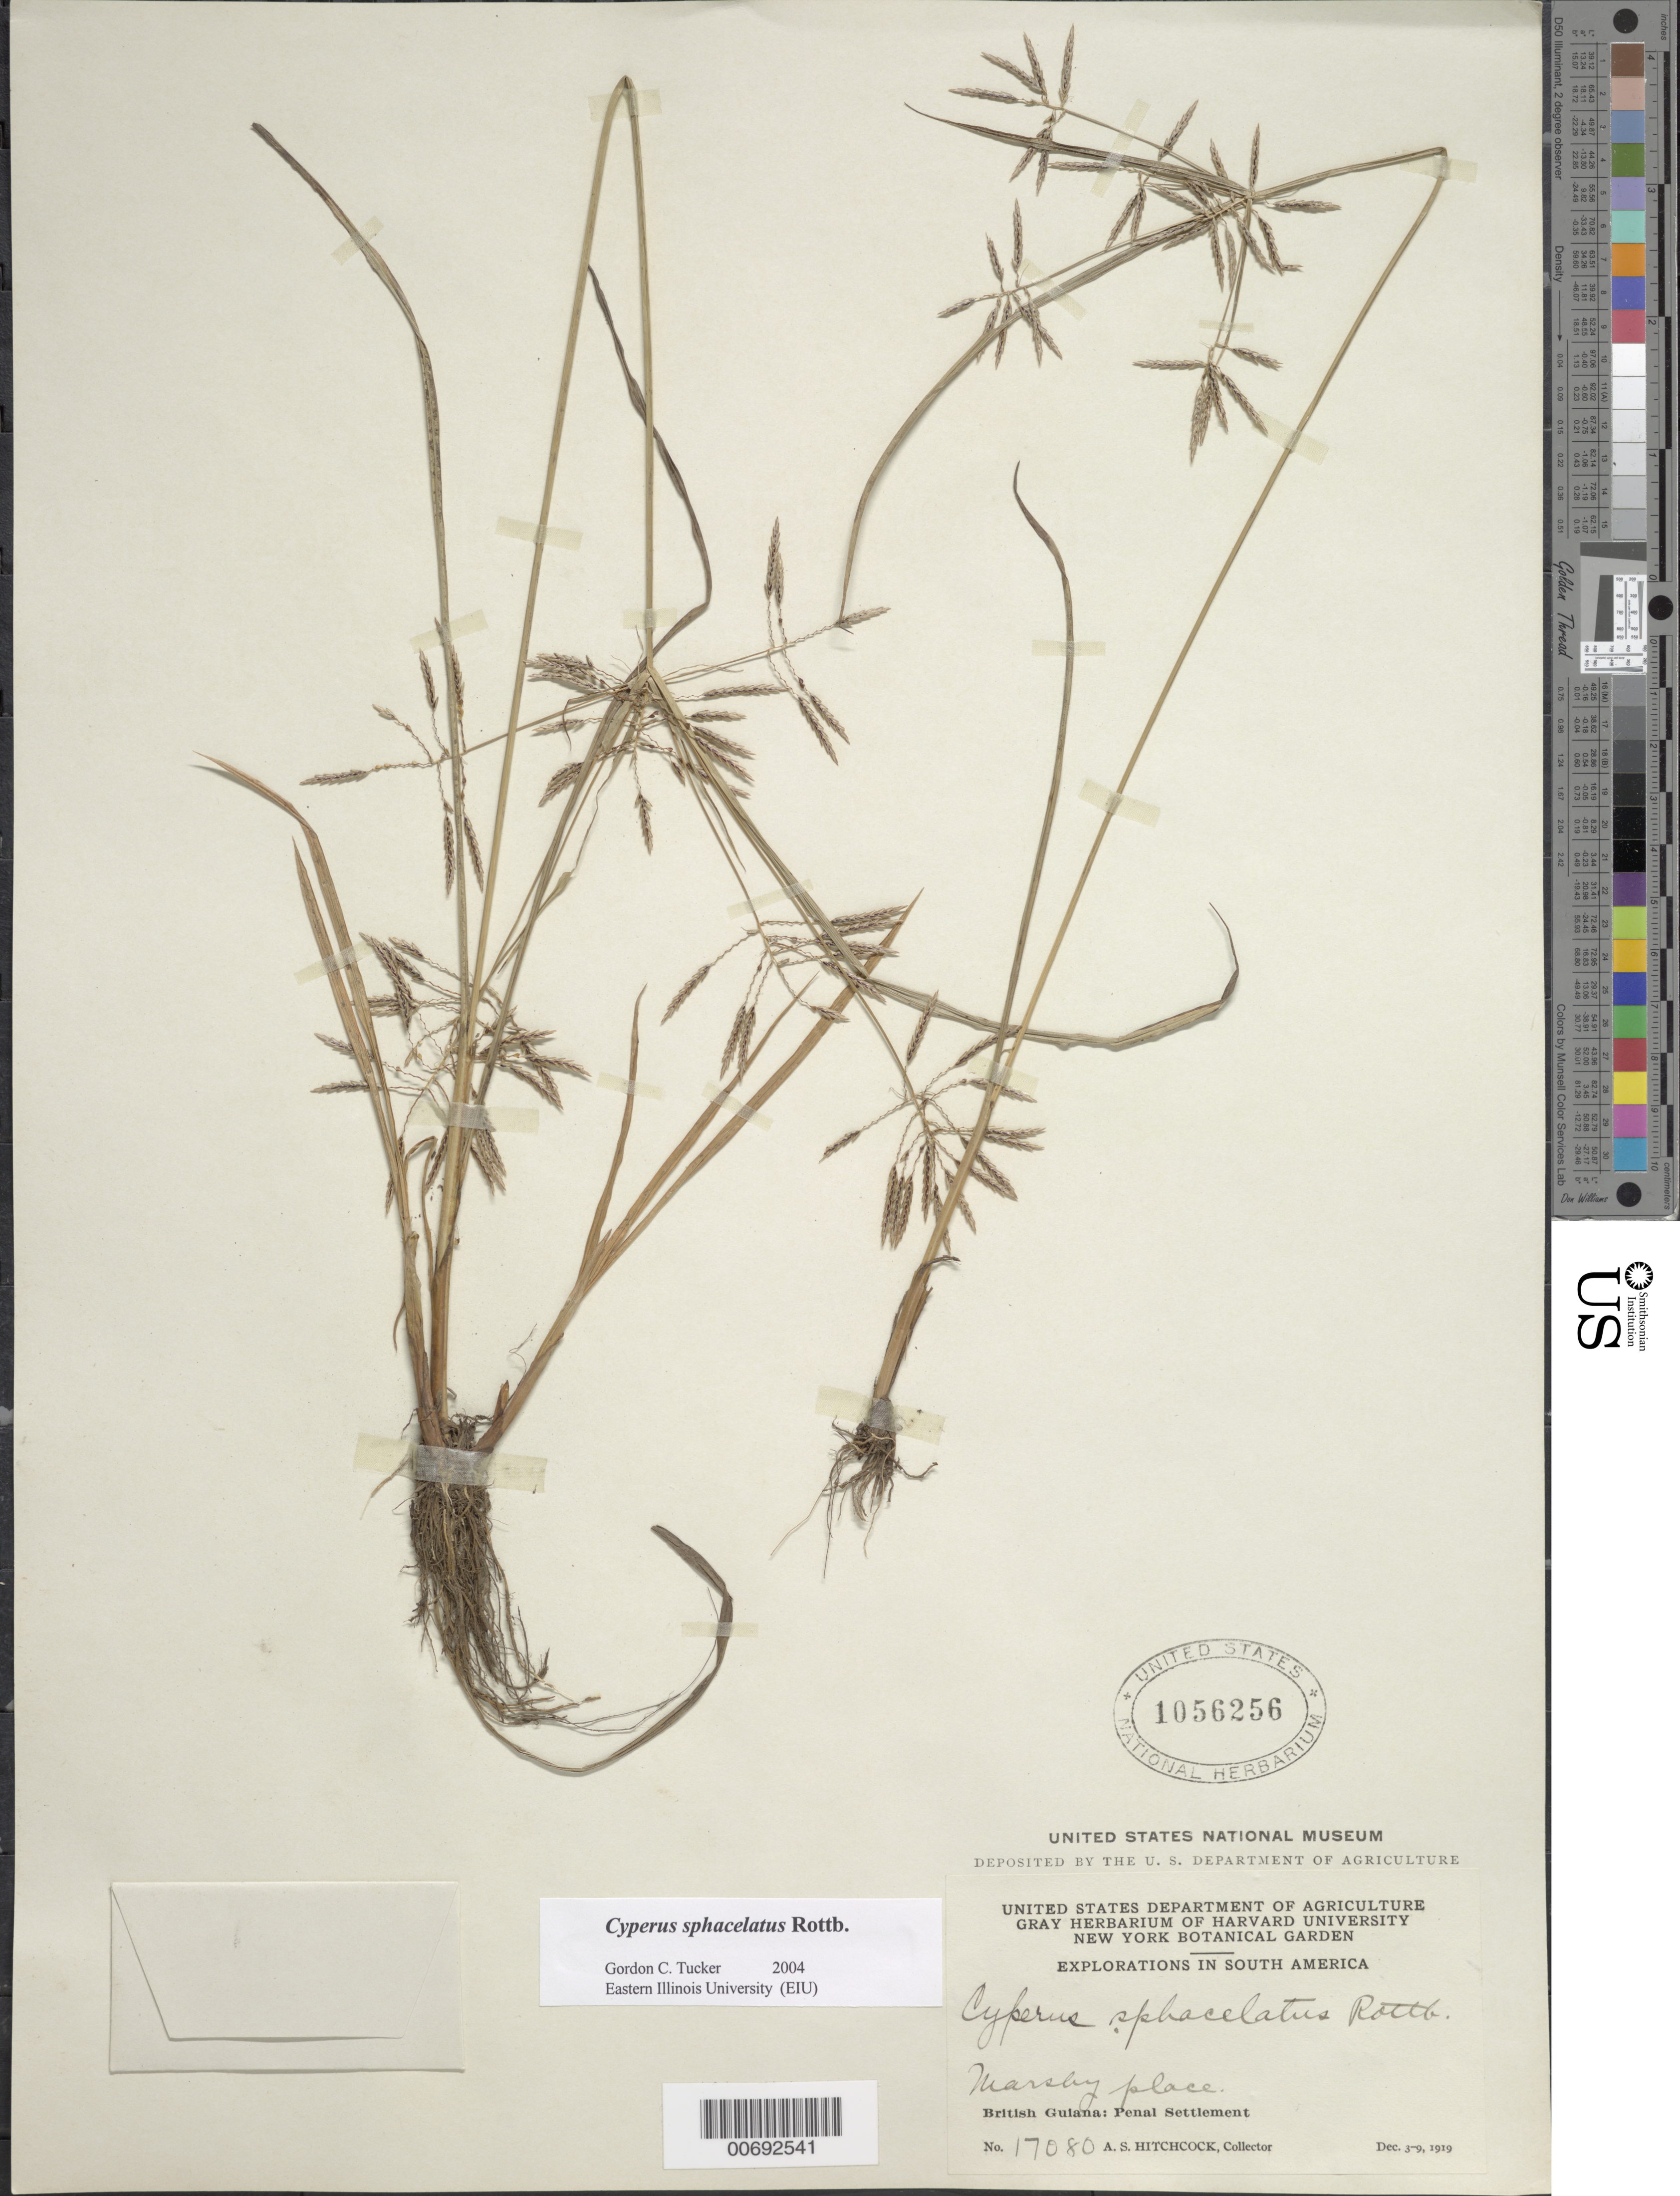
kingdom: Plantae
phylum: Tracheophyta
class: Liliopsida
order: Poales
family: Cyperaceae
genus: Cyperus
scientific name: Cyperus sphacelatus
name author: Rottb.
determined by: Tucker, G. C.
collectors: A. S. Hitchcock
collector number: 17080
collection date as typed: Dec. 3-9, 1919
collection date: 1919-12-03/1919-12-09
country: Guyana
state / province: Cuyuni-Mazaruni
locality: Penal Settlement, on W side of Essequibo River, near mouth of Mazaruni River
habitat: Marshy place;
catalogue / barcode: US 1056256